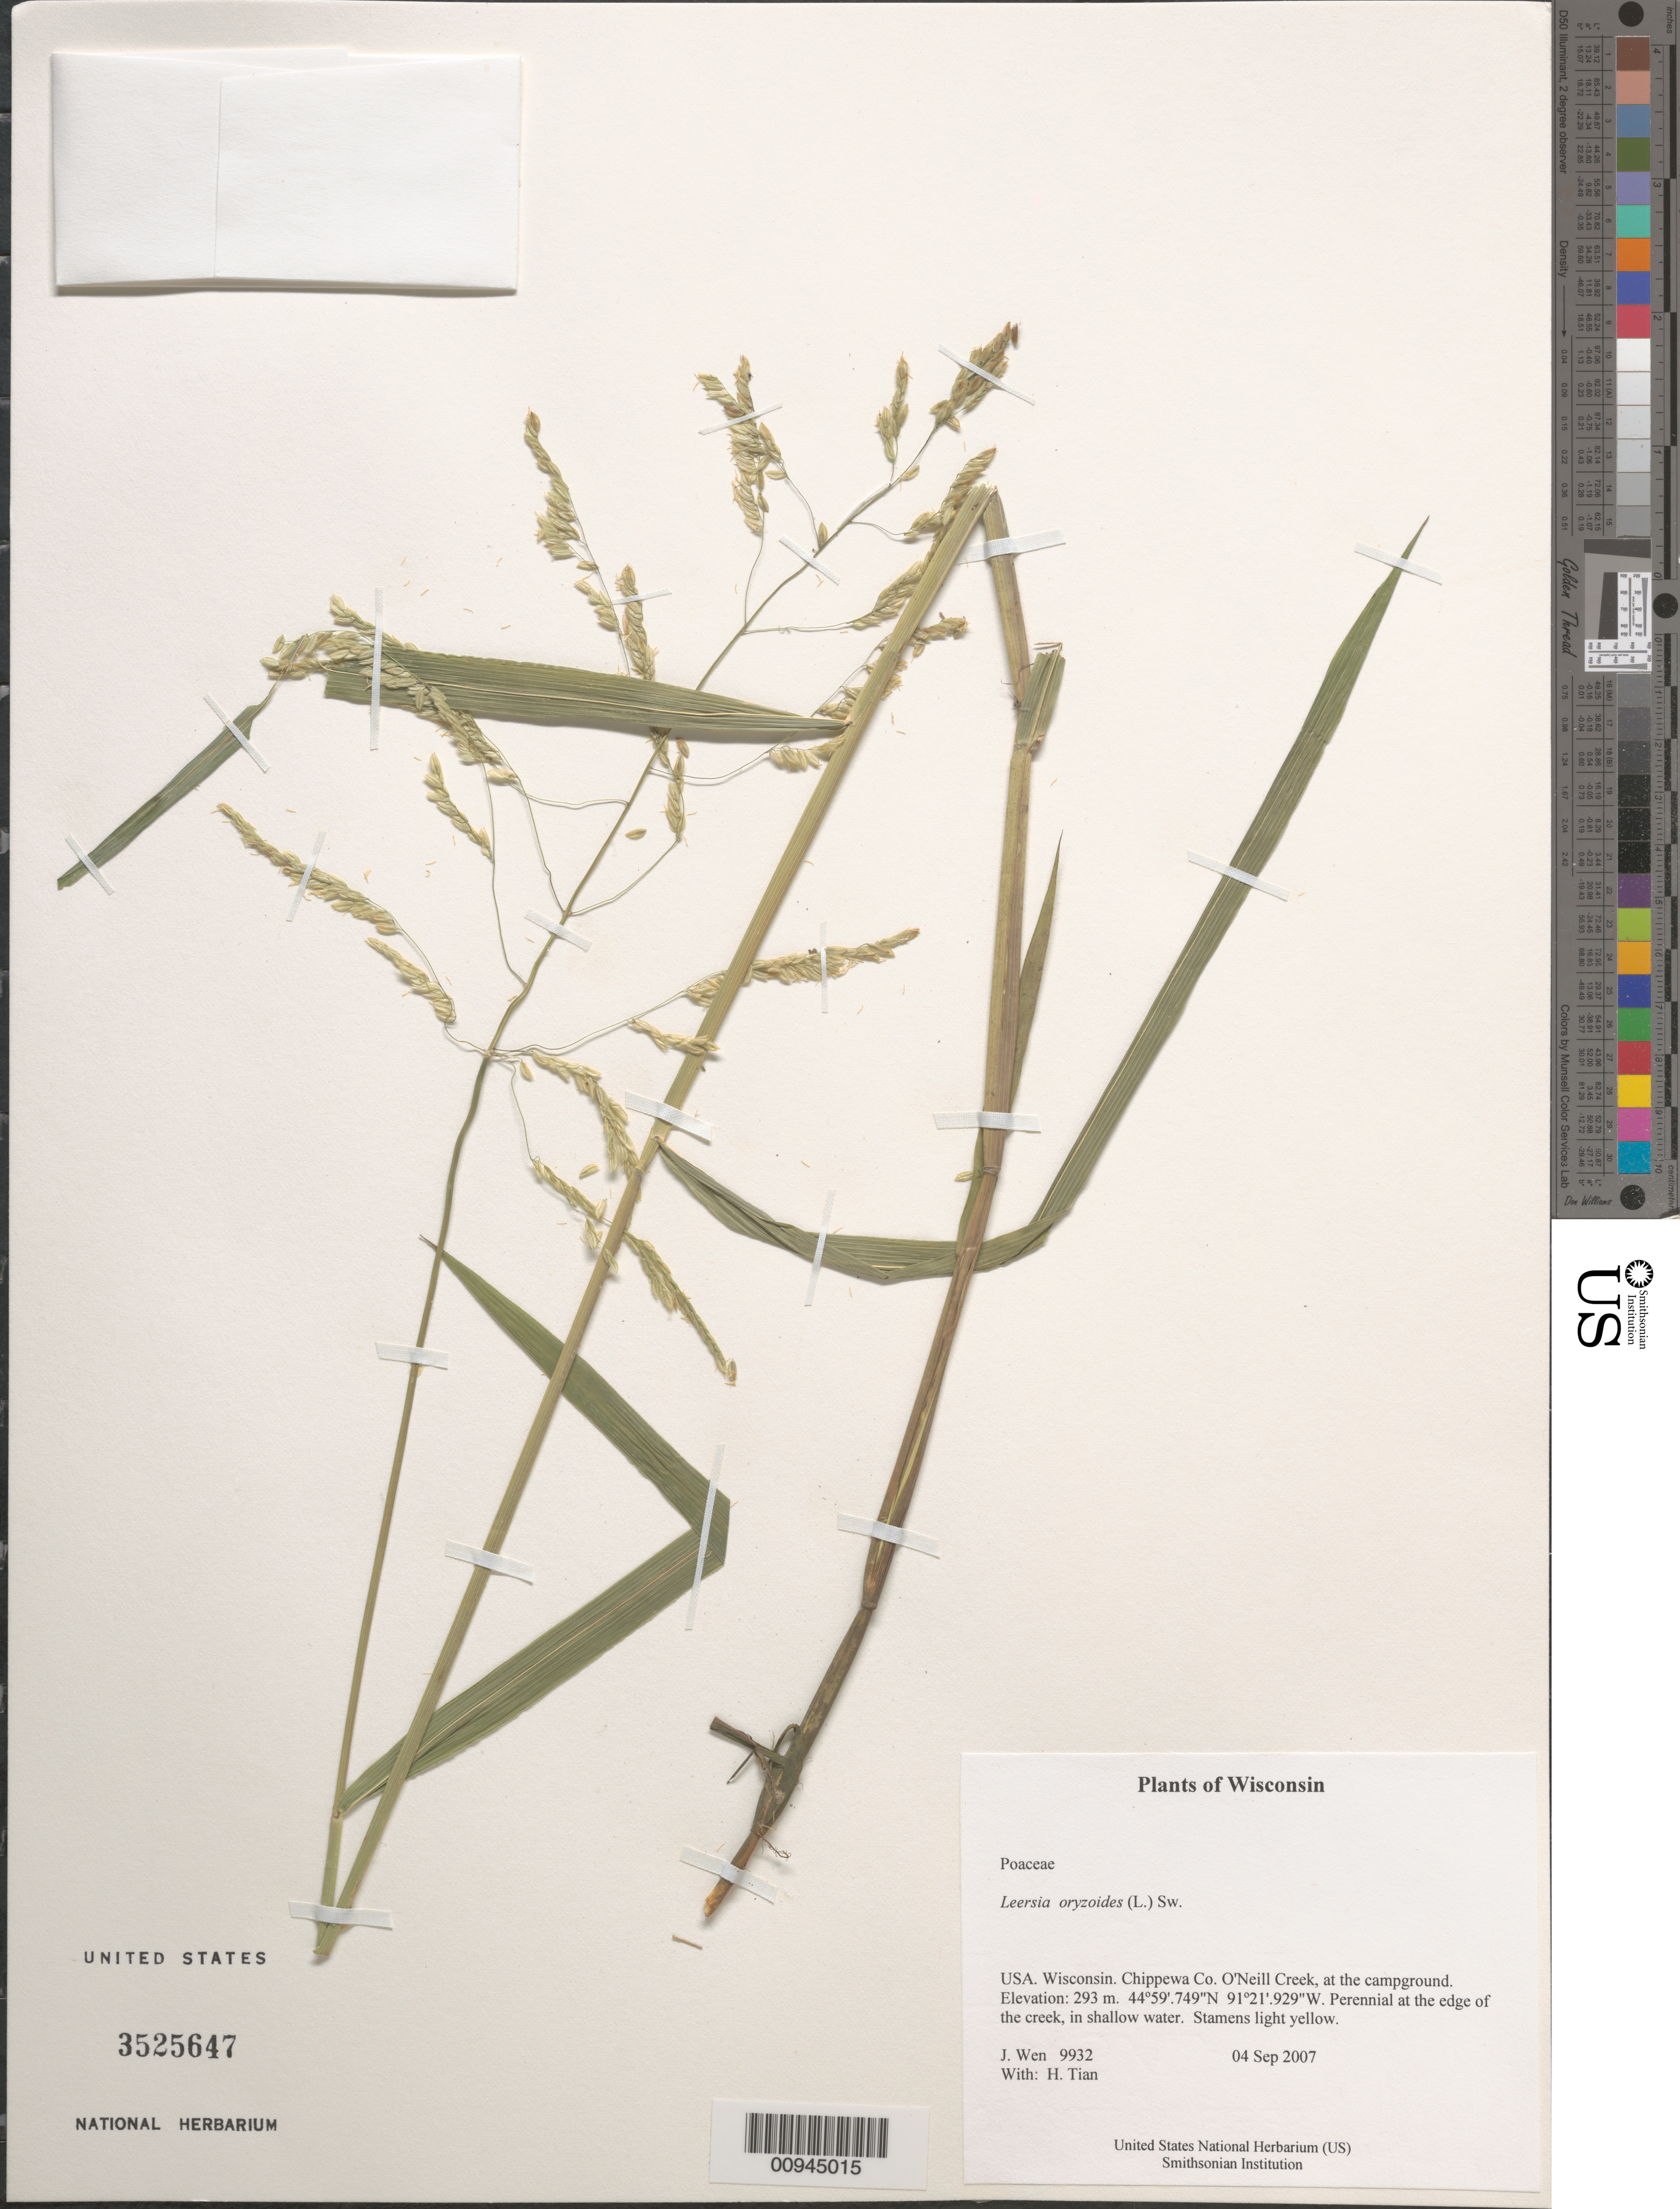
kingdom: Plantae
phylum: Tracheophyta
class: Liliopsida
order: Poales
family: Poaceae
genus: Leersia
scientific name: Leersia oryzoides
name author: (L.) Sw.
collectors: J. Wen & H. Tian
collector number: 9932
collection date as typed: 04 Sep 2007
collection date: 2007-09-04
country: United States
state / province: Wisconsin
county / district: Chippewa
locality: O'Neill Creek, at the campground.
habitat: In shallow water.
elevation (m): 293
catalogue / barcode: US 3525647